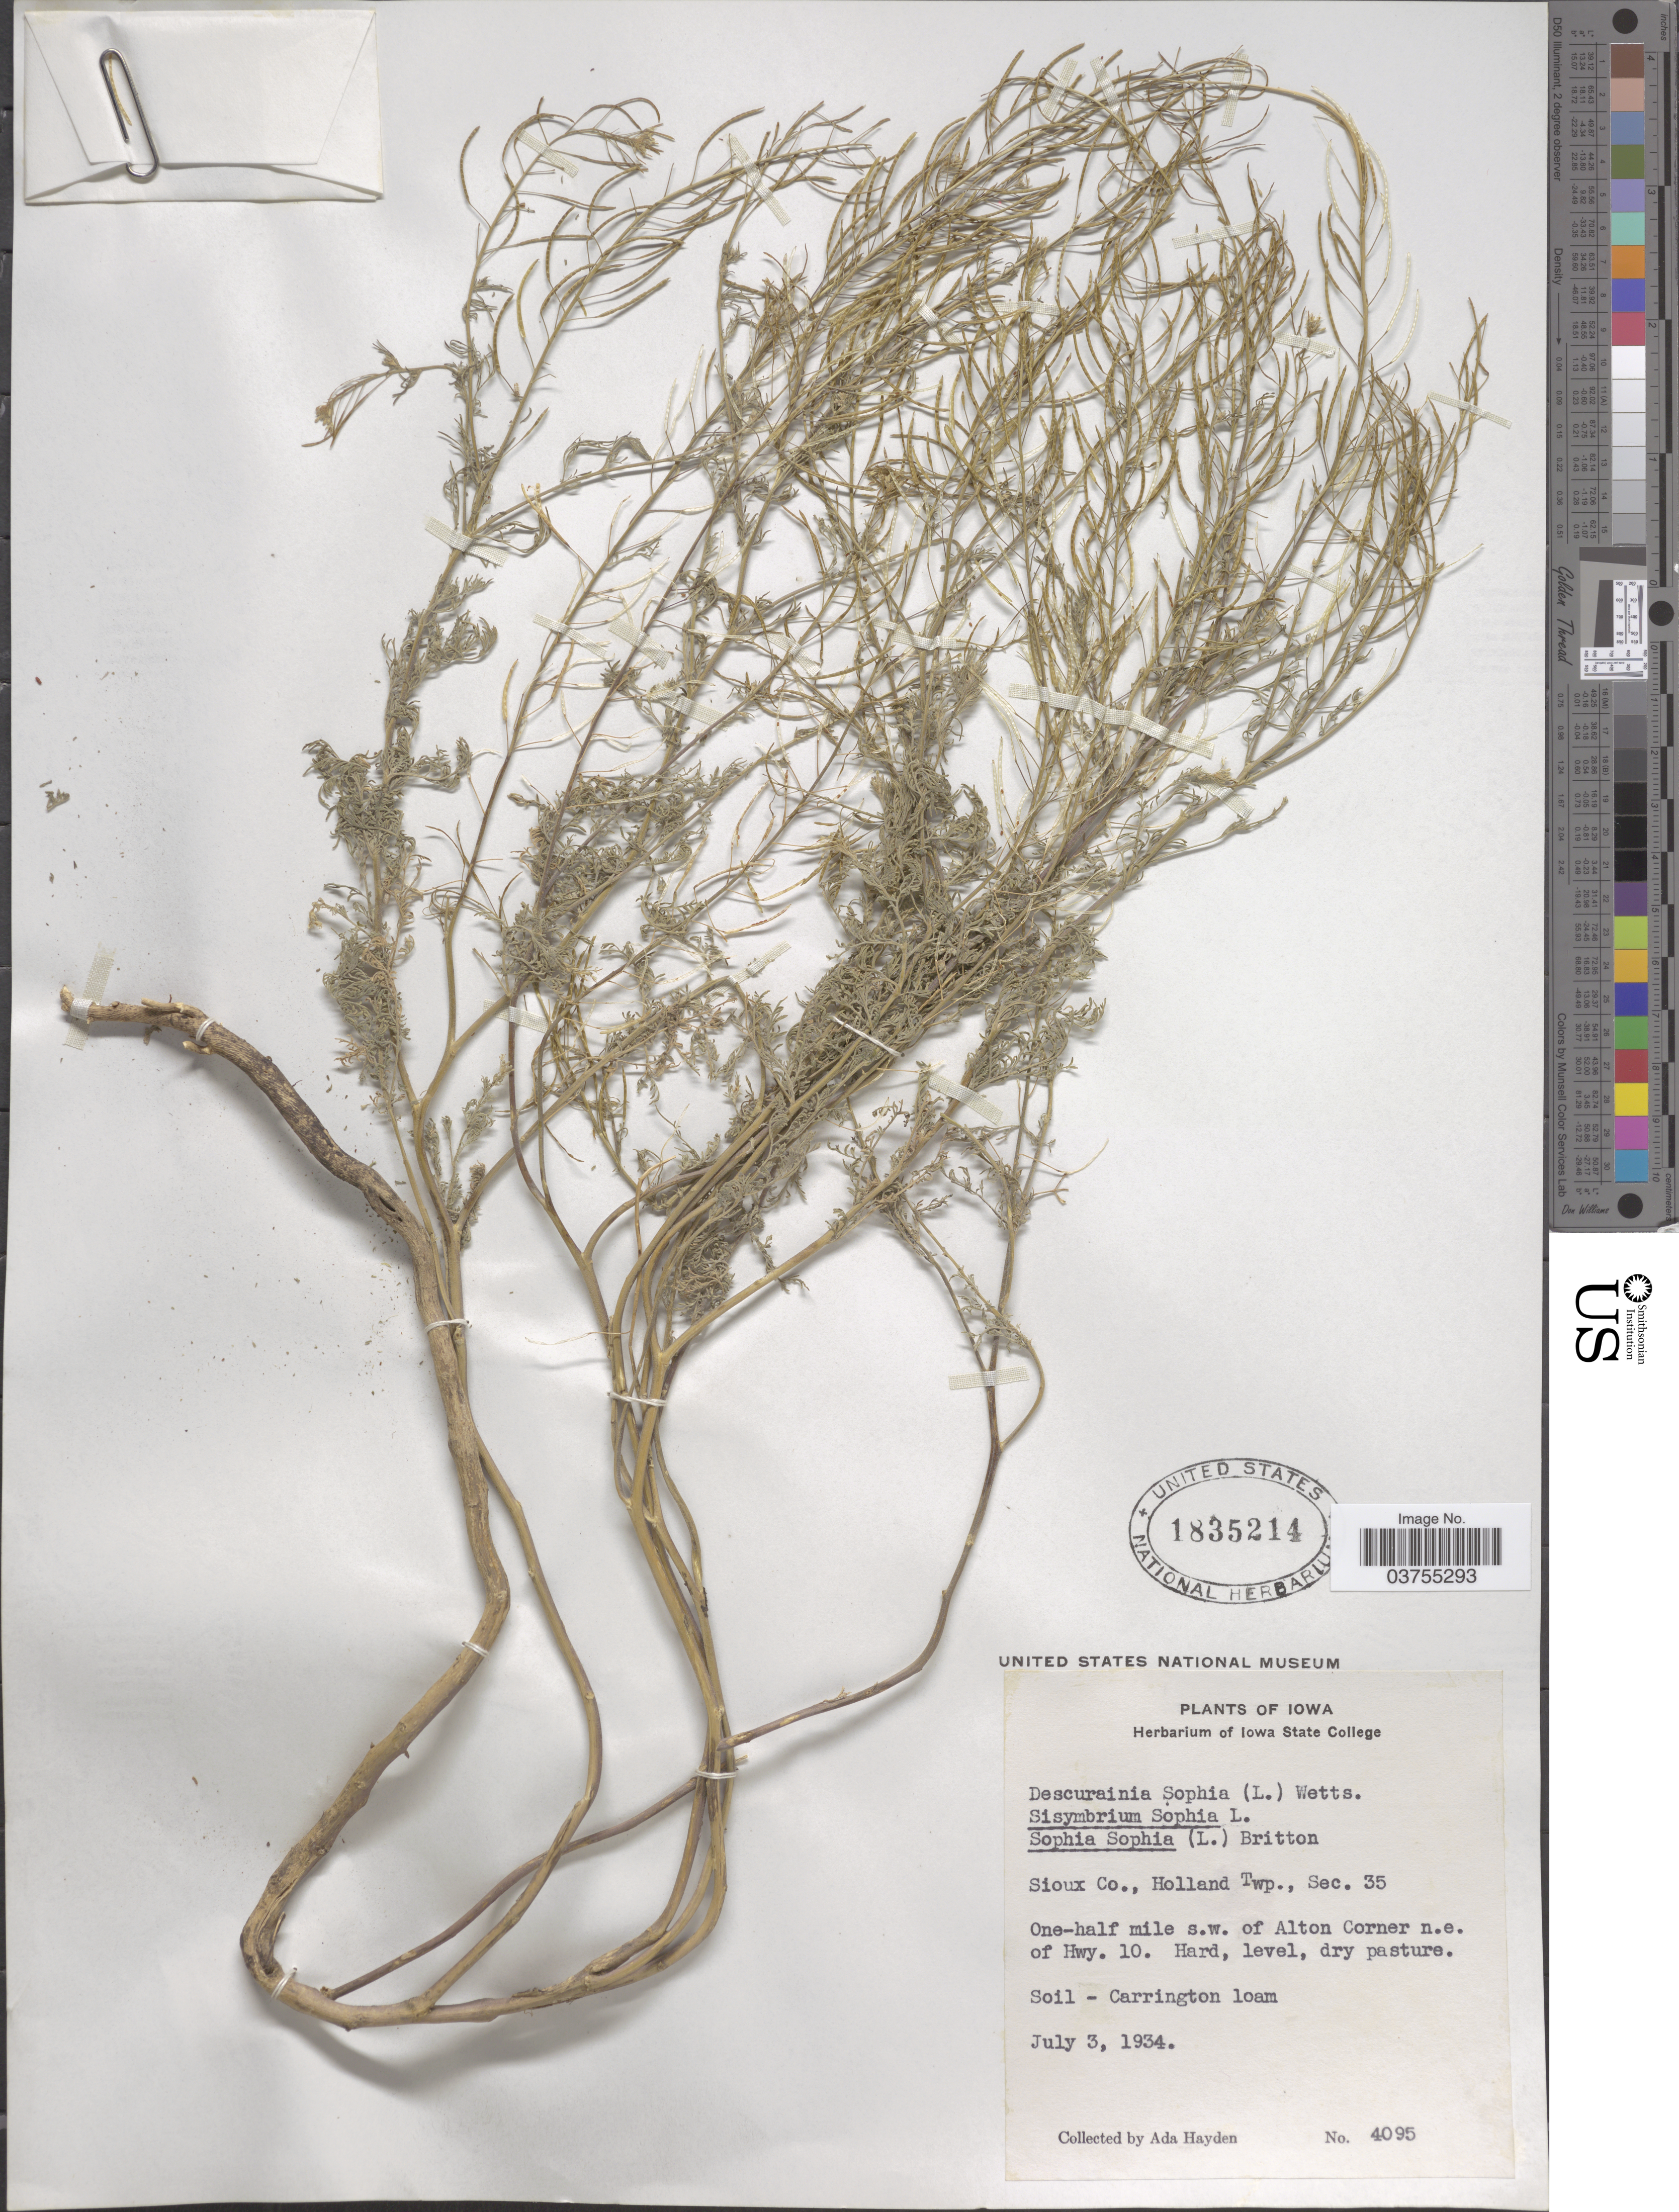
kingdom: Plantae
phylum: Tracheophyta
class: Magnoliopsida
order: Brassicales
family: Brassicaceae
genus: Descurainia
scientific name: Descurainia sophia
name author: (L.) Webb ex Prantl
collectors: Ada Hayden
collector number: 4095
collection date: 1934-07-03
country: United States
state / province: Iowa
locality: Sioux Co., Holland Twp., Sec. 35. One-half mile s.w. of Alton Corner n.e. of Hwy. 10.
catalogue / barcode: US 1835214